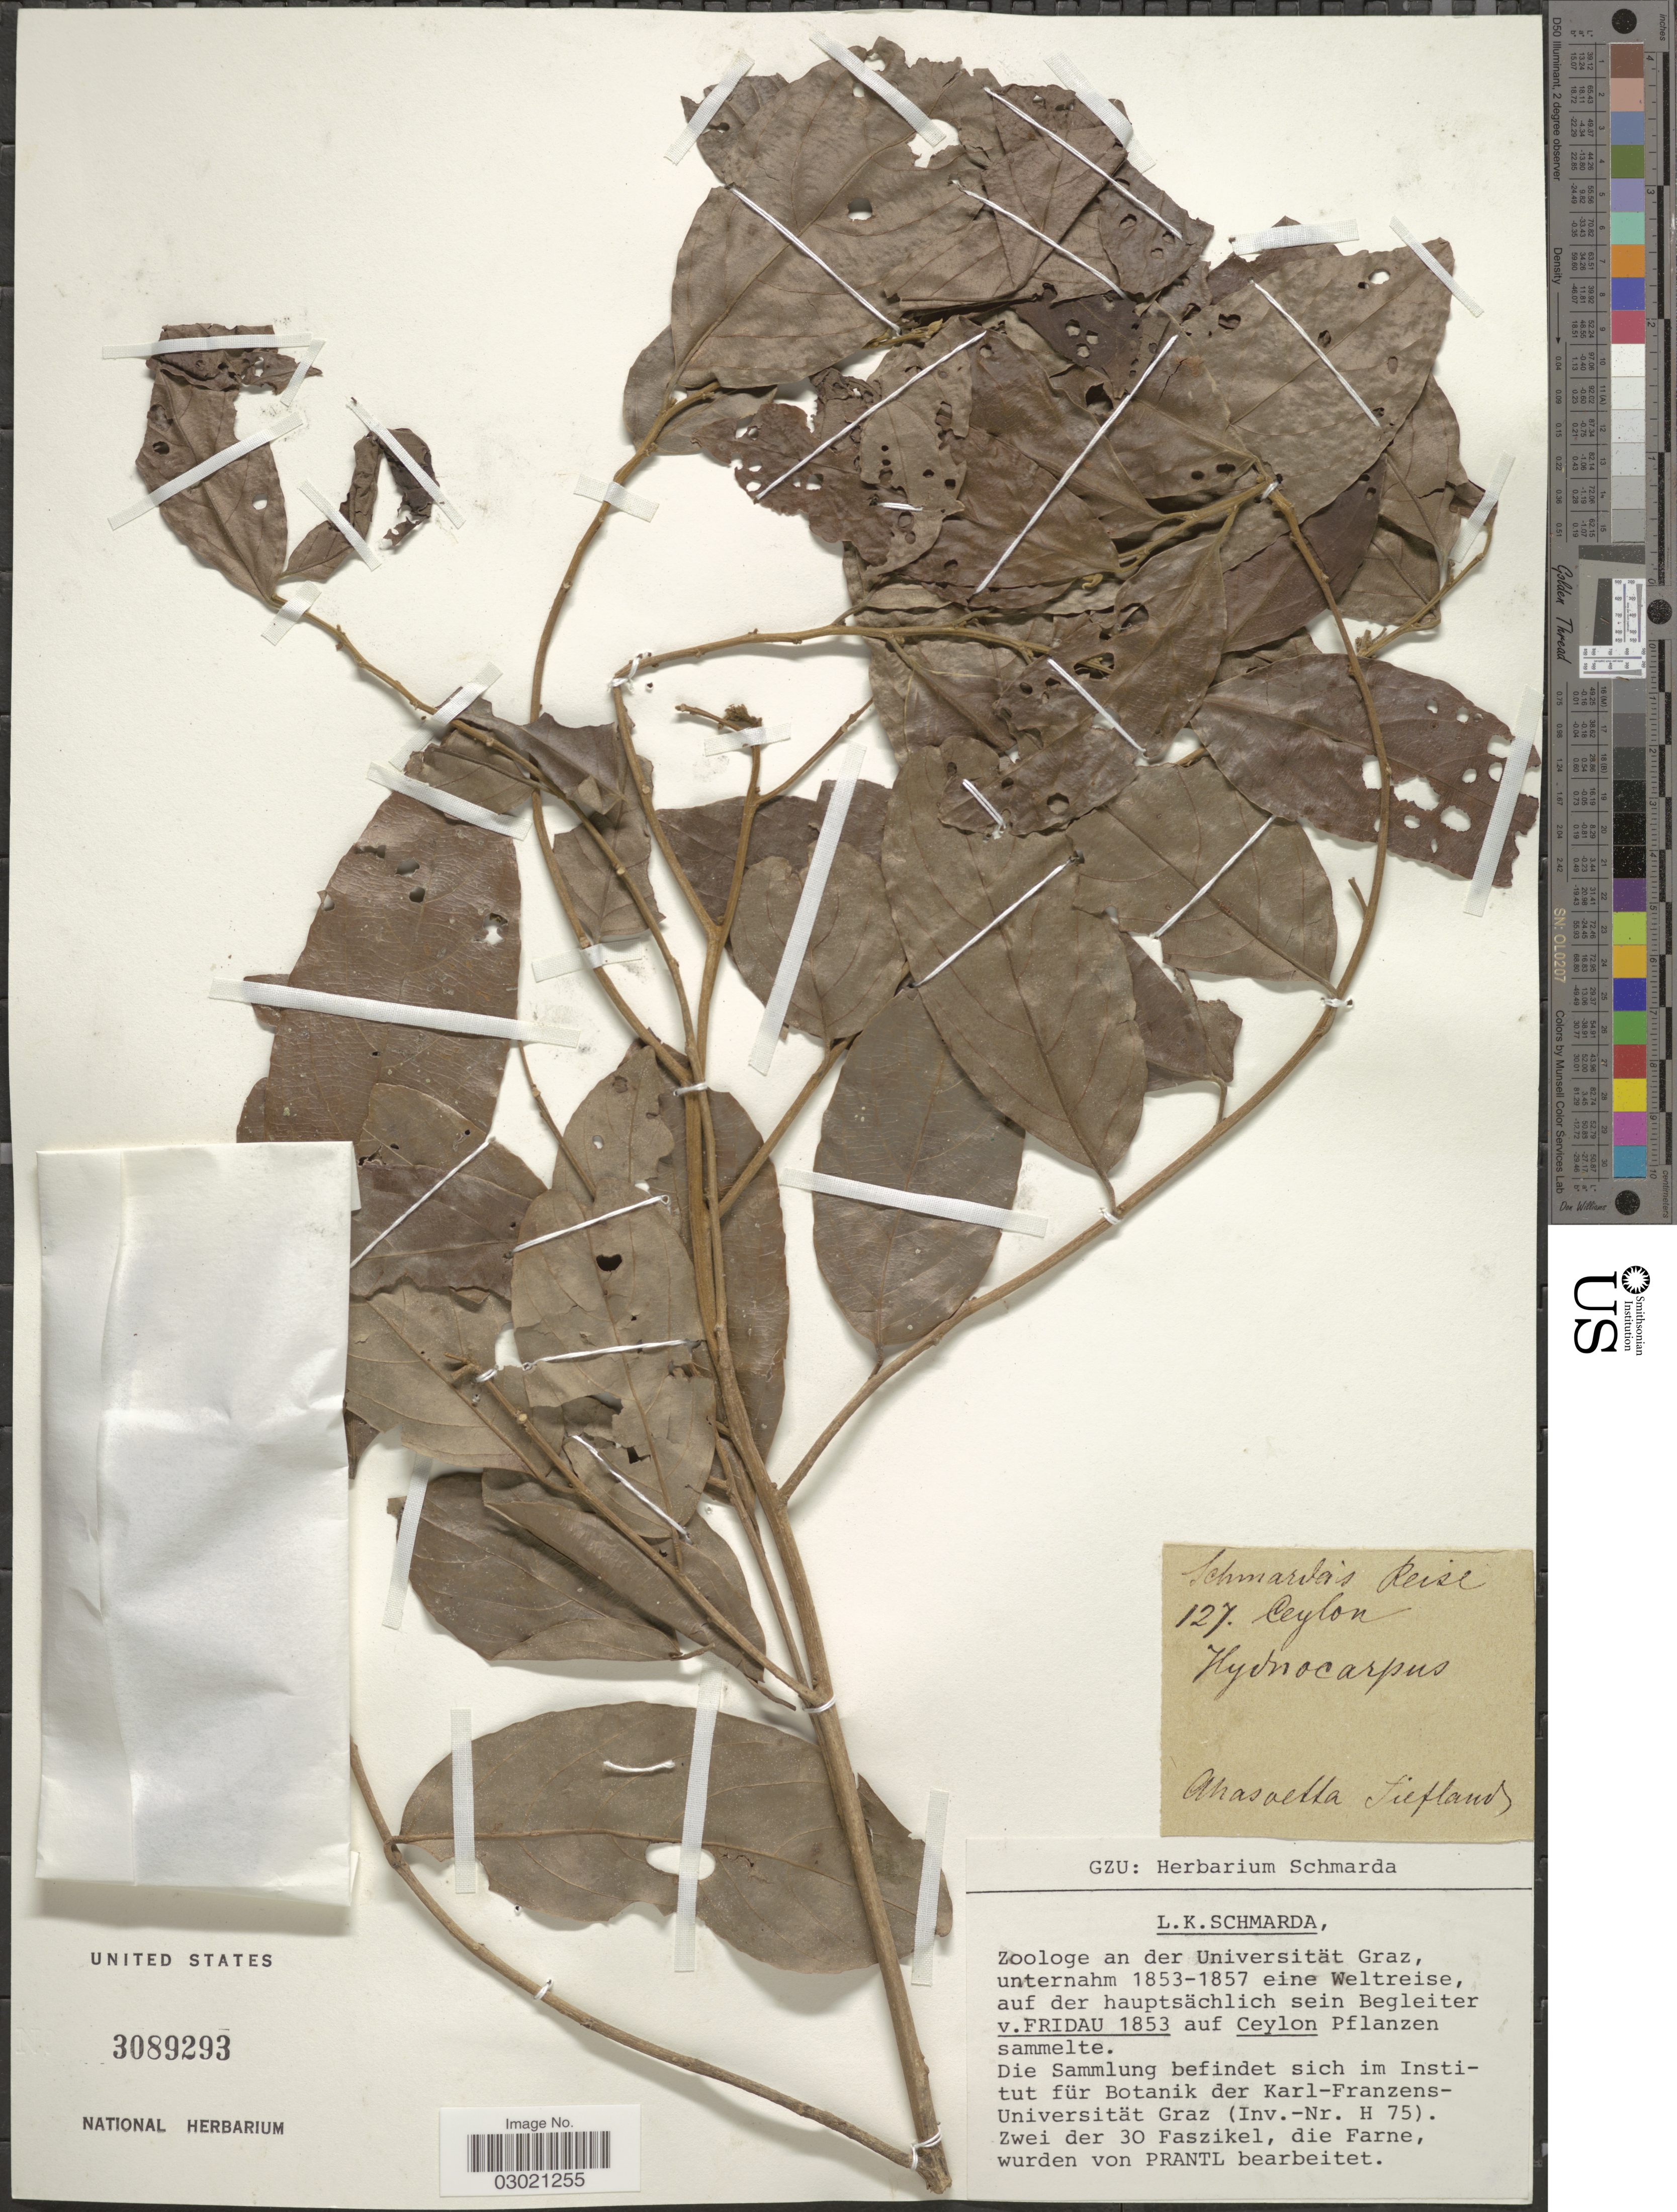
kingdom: Plantae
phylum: Tracheophyta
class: Magnoliopsida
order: Malpighiales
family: Achariaceae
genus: Hydnocarpus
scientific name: Hydnocarpus sp.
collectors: L. Schmarda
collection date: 1853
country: Sri Lanka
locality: Ceylon.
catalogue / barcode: US 3089293